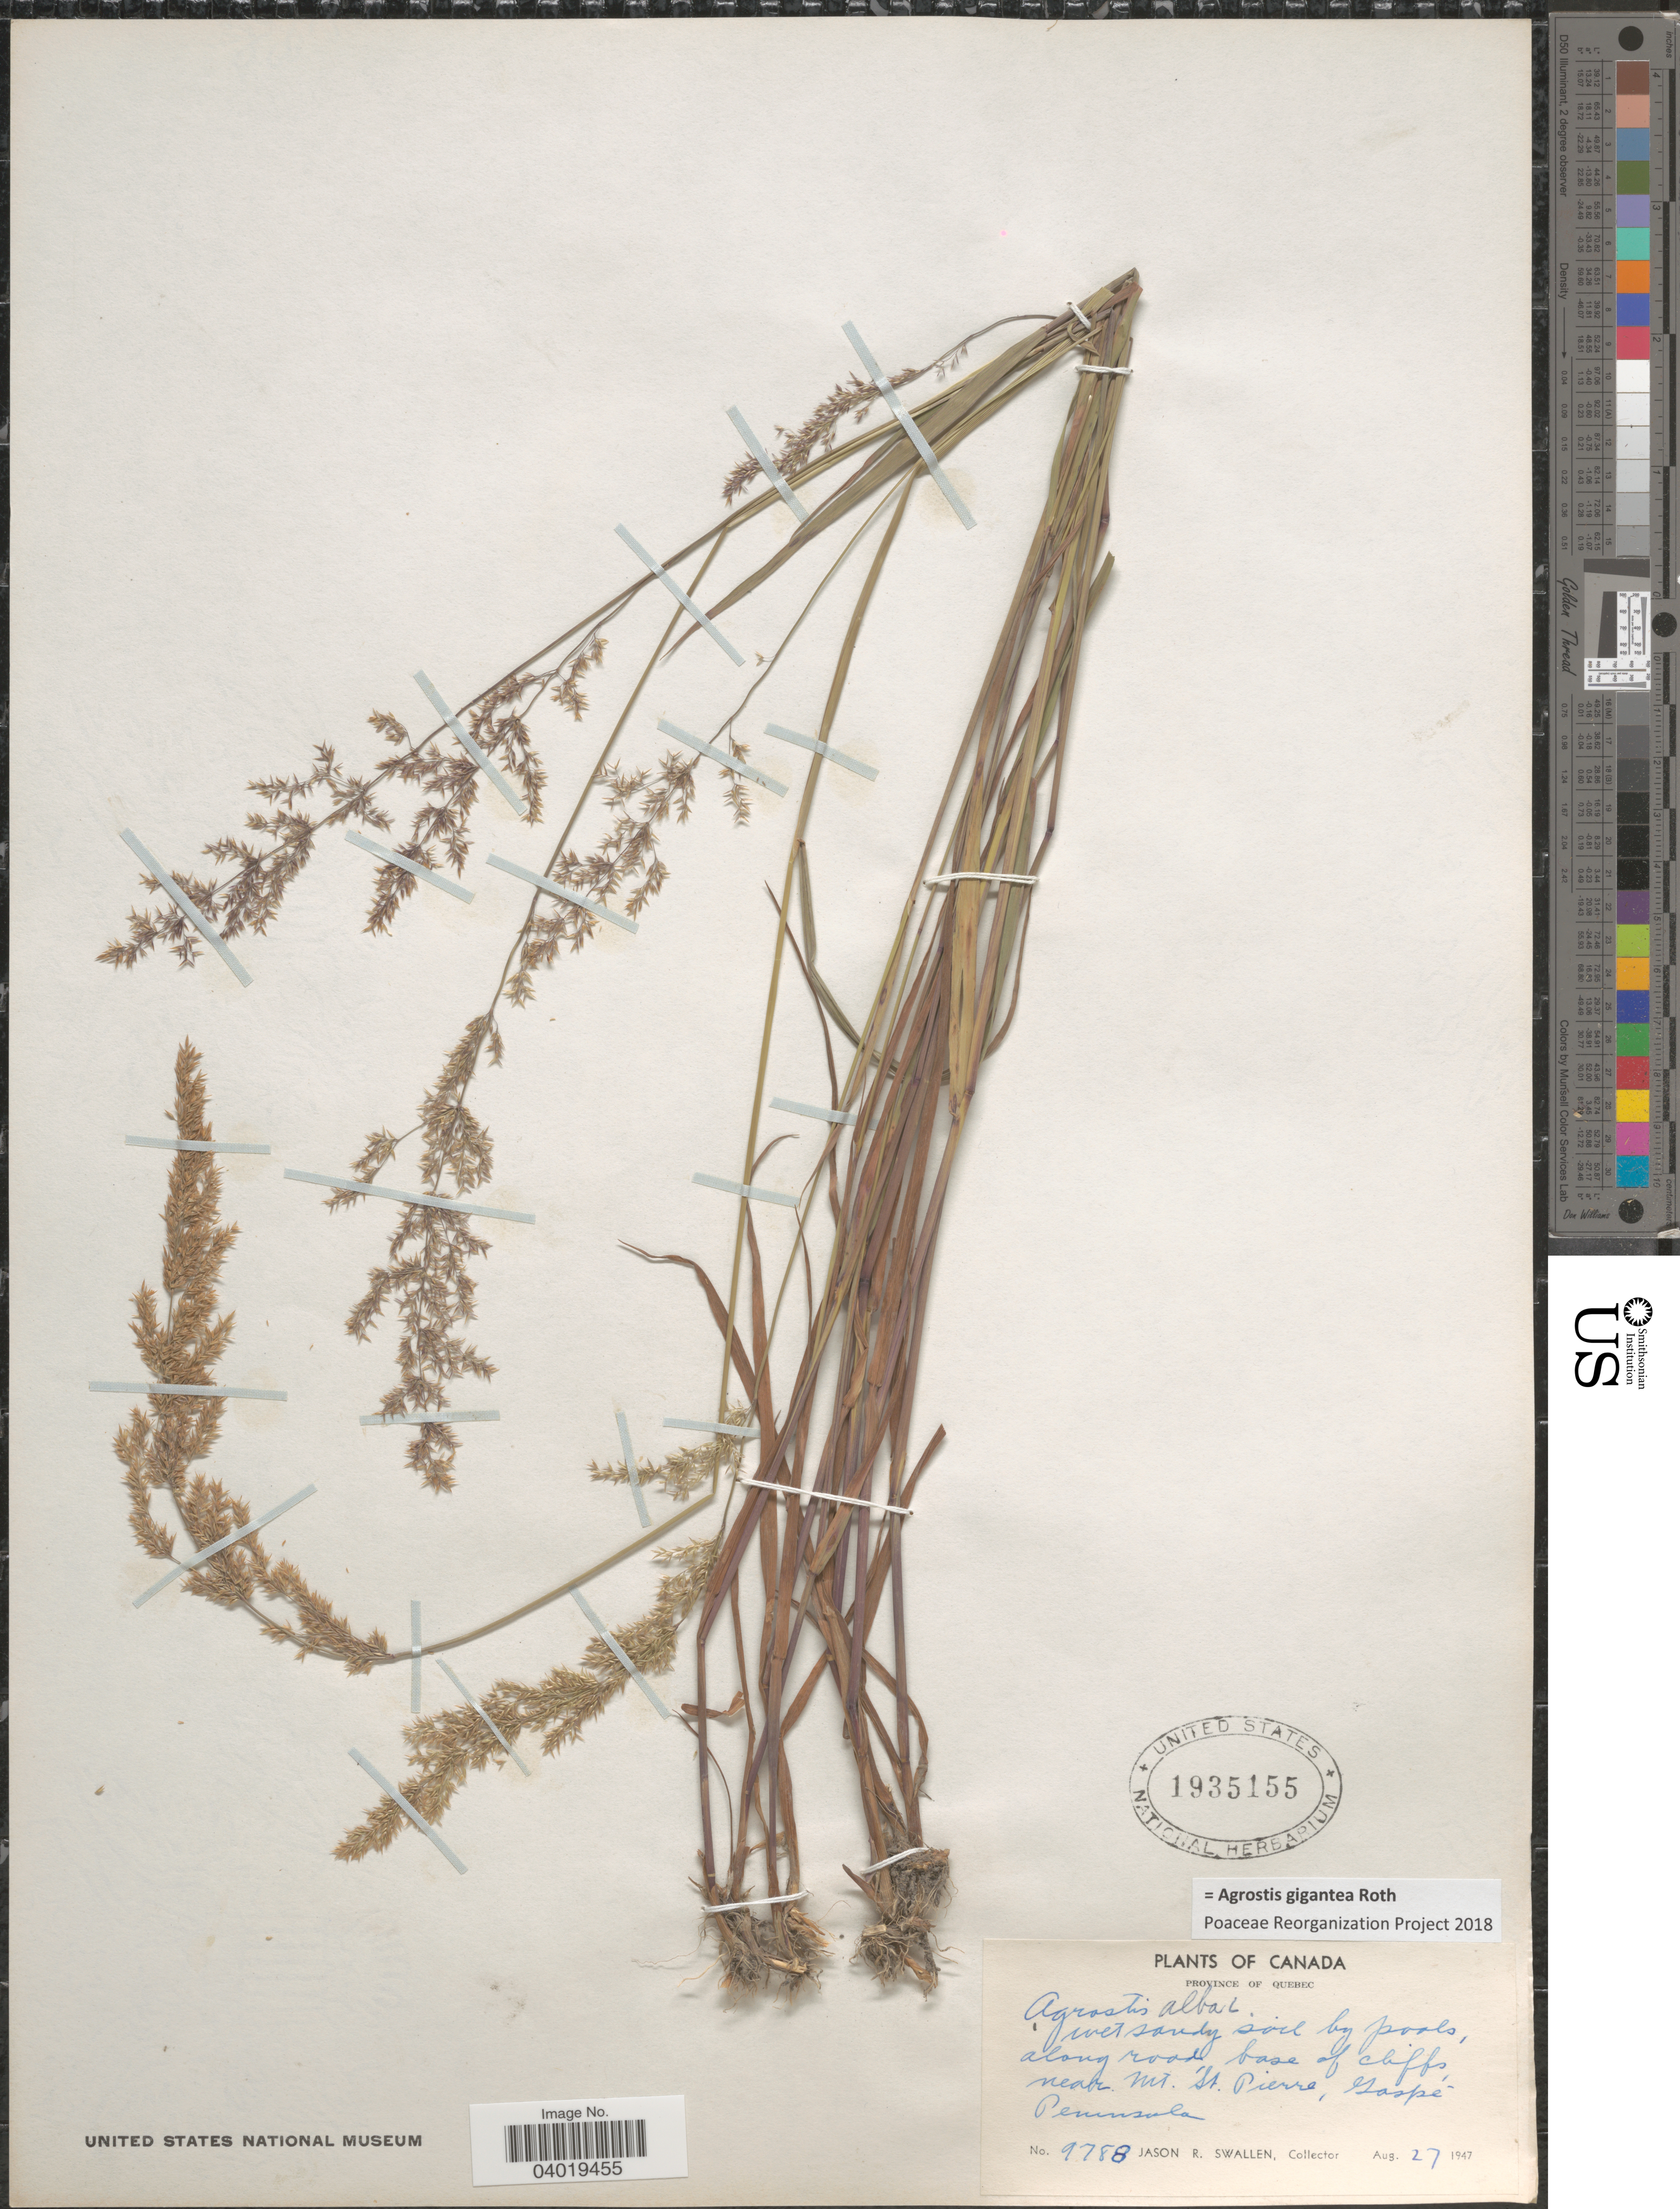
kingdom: Plantae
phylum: Tracheophyta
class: Liliopsida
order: Poales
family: Poaceae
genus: Agrostis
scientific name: Agrostis gigantea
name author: Roth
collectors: J. R. Swallen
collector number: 9788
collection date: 1947-08-27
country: Canada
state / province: Quebec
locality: Along road base of cliffs, near Mt. St. Pierre, Gaspé-Peninsula.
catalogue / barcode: US 1935155